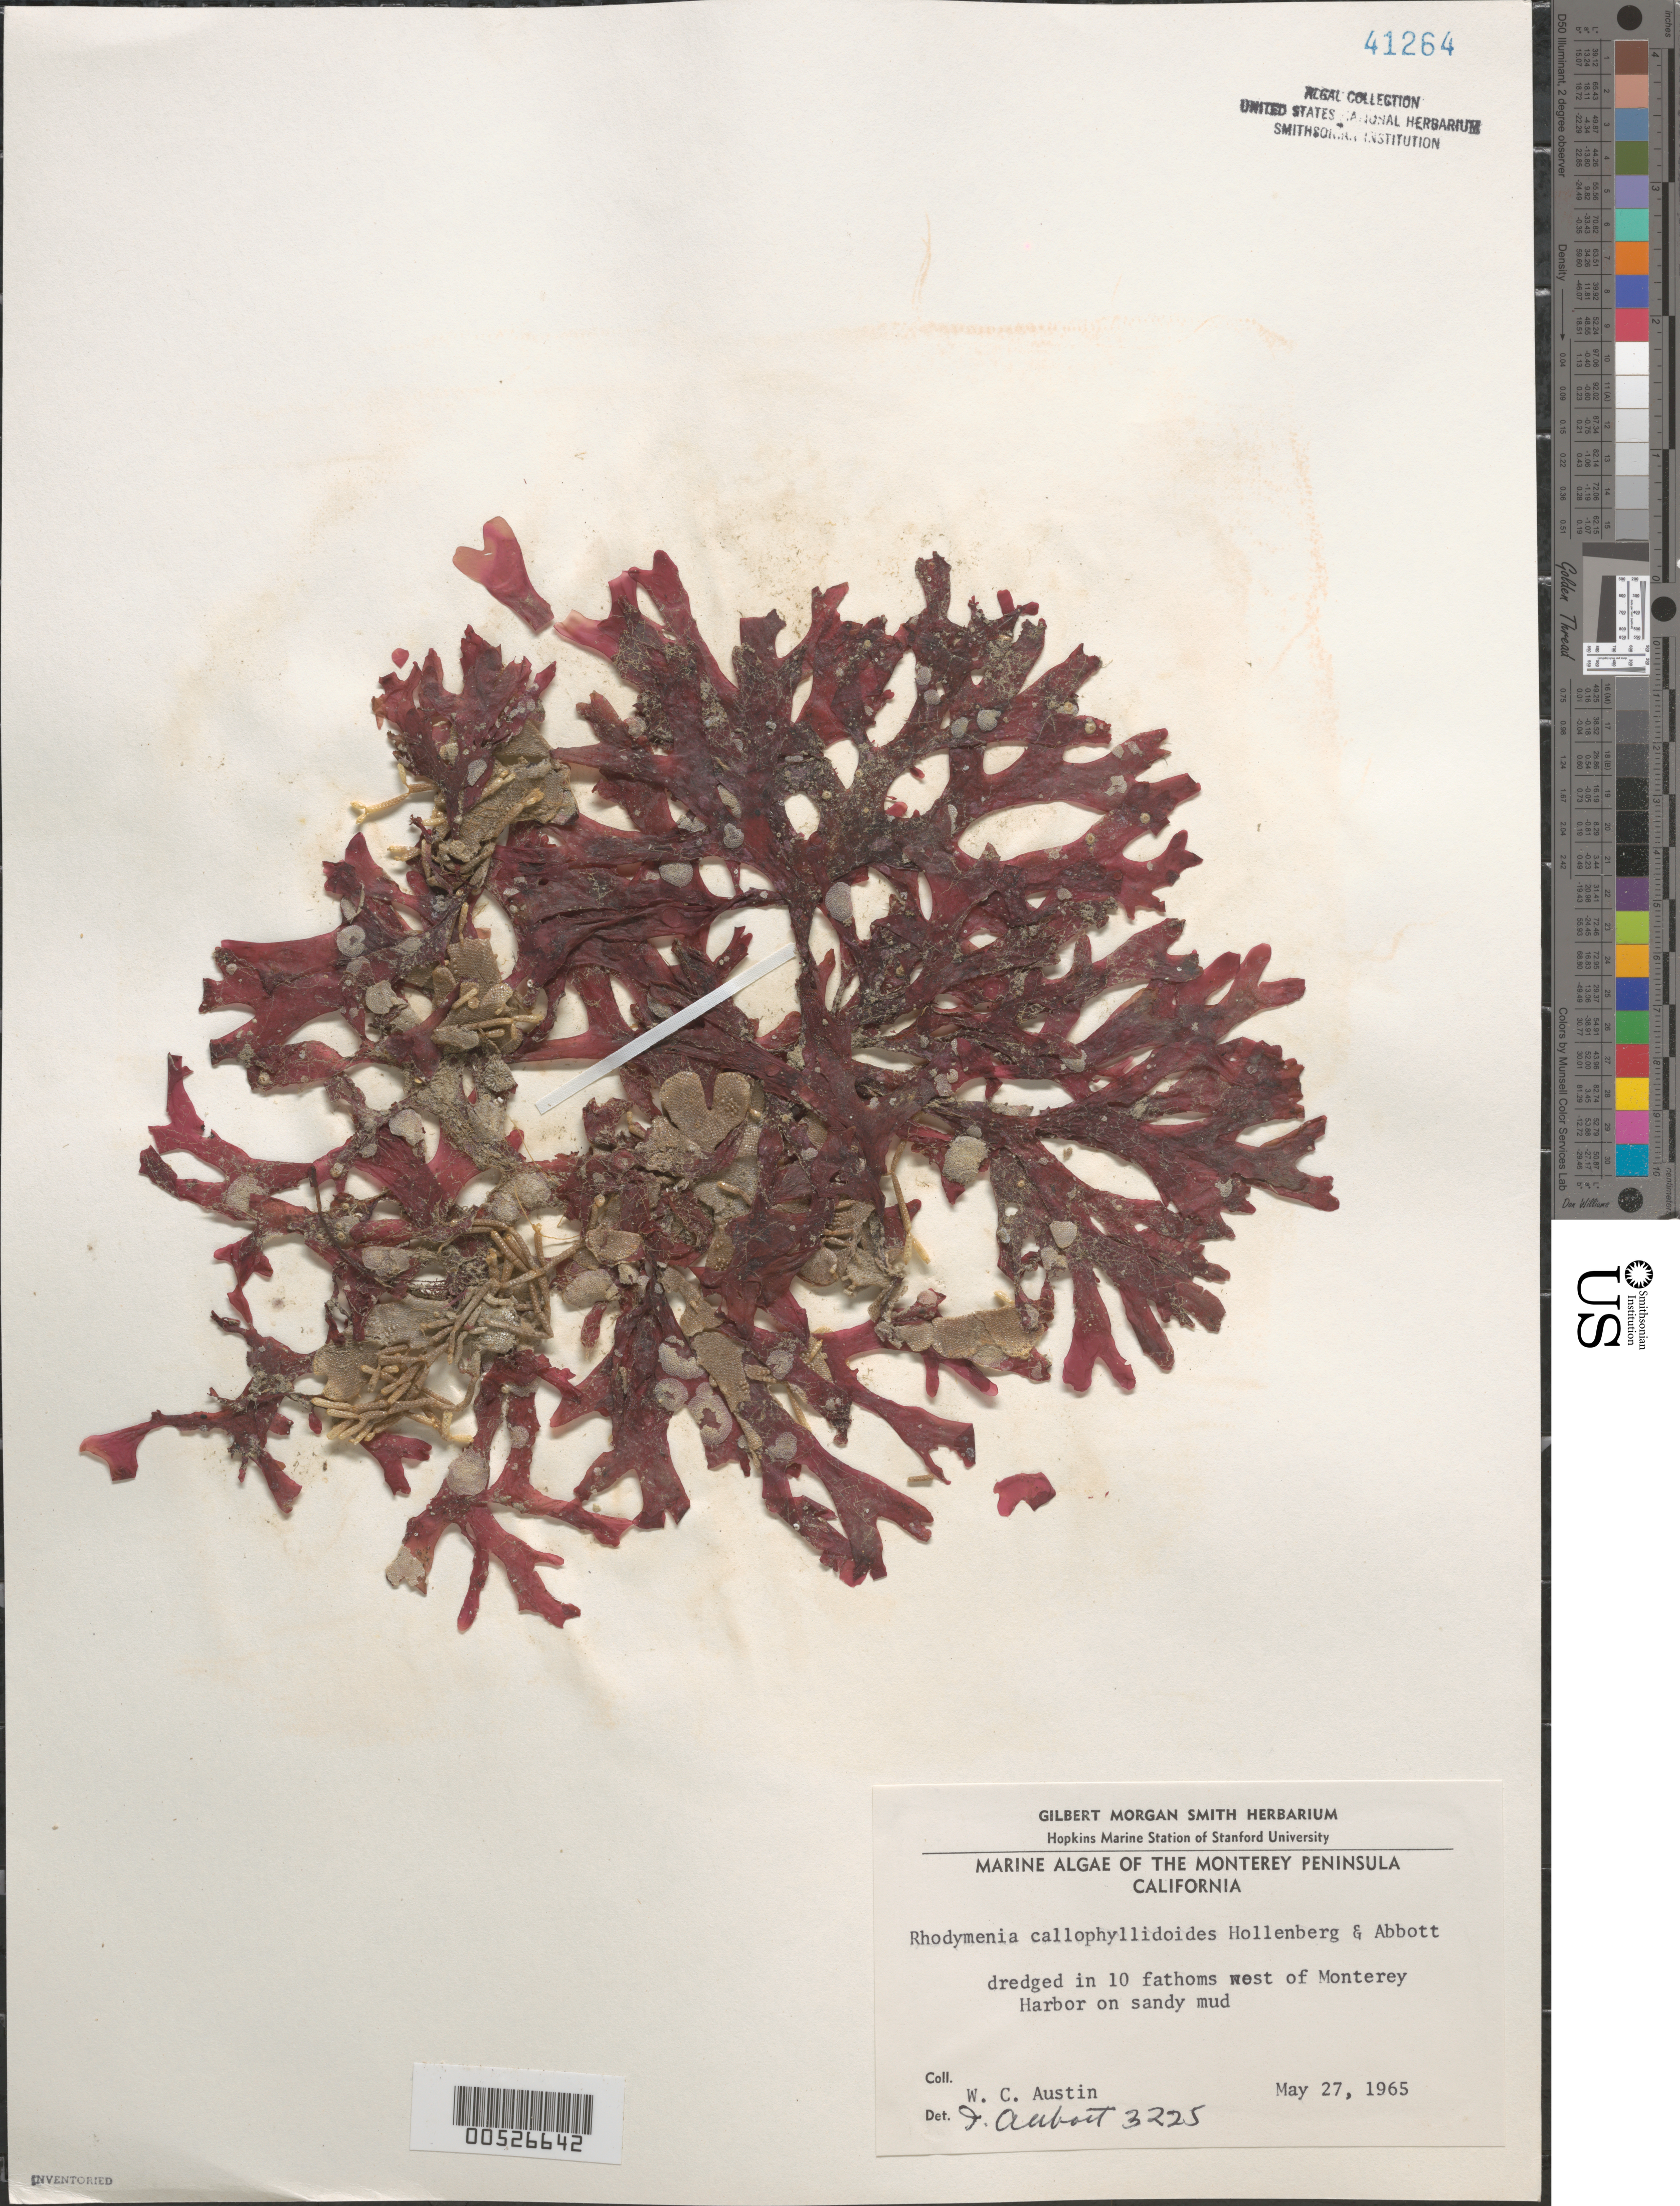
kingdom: Plantae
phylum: Rhodophyta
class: Florideophyceae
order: Rhodymeniales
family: Rhodymeniaceae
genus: Rhodymenia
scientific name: Rhodymenia callophyllidoides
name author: Hollenb. & I.A. Abbott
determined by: Abbott, Isabella A.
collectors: W. Austin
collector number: IAA 3225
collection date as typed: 27 May 1965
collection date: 1965-05-27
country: United States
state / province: California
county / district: Monterey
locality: West of Monterey Harbor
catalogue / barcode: US 41264